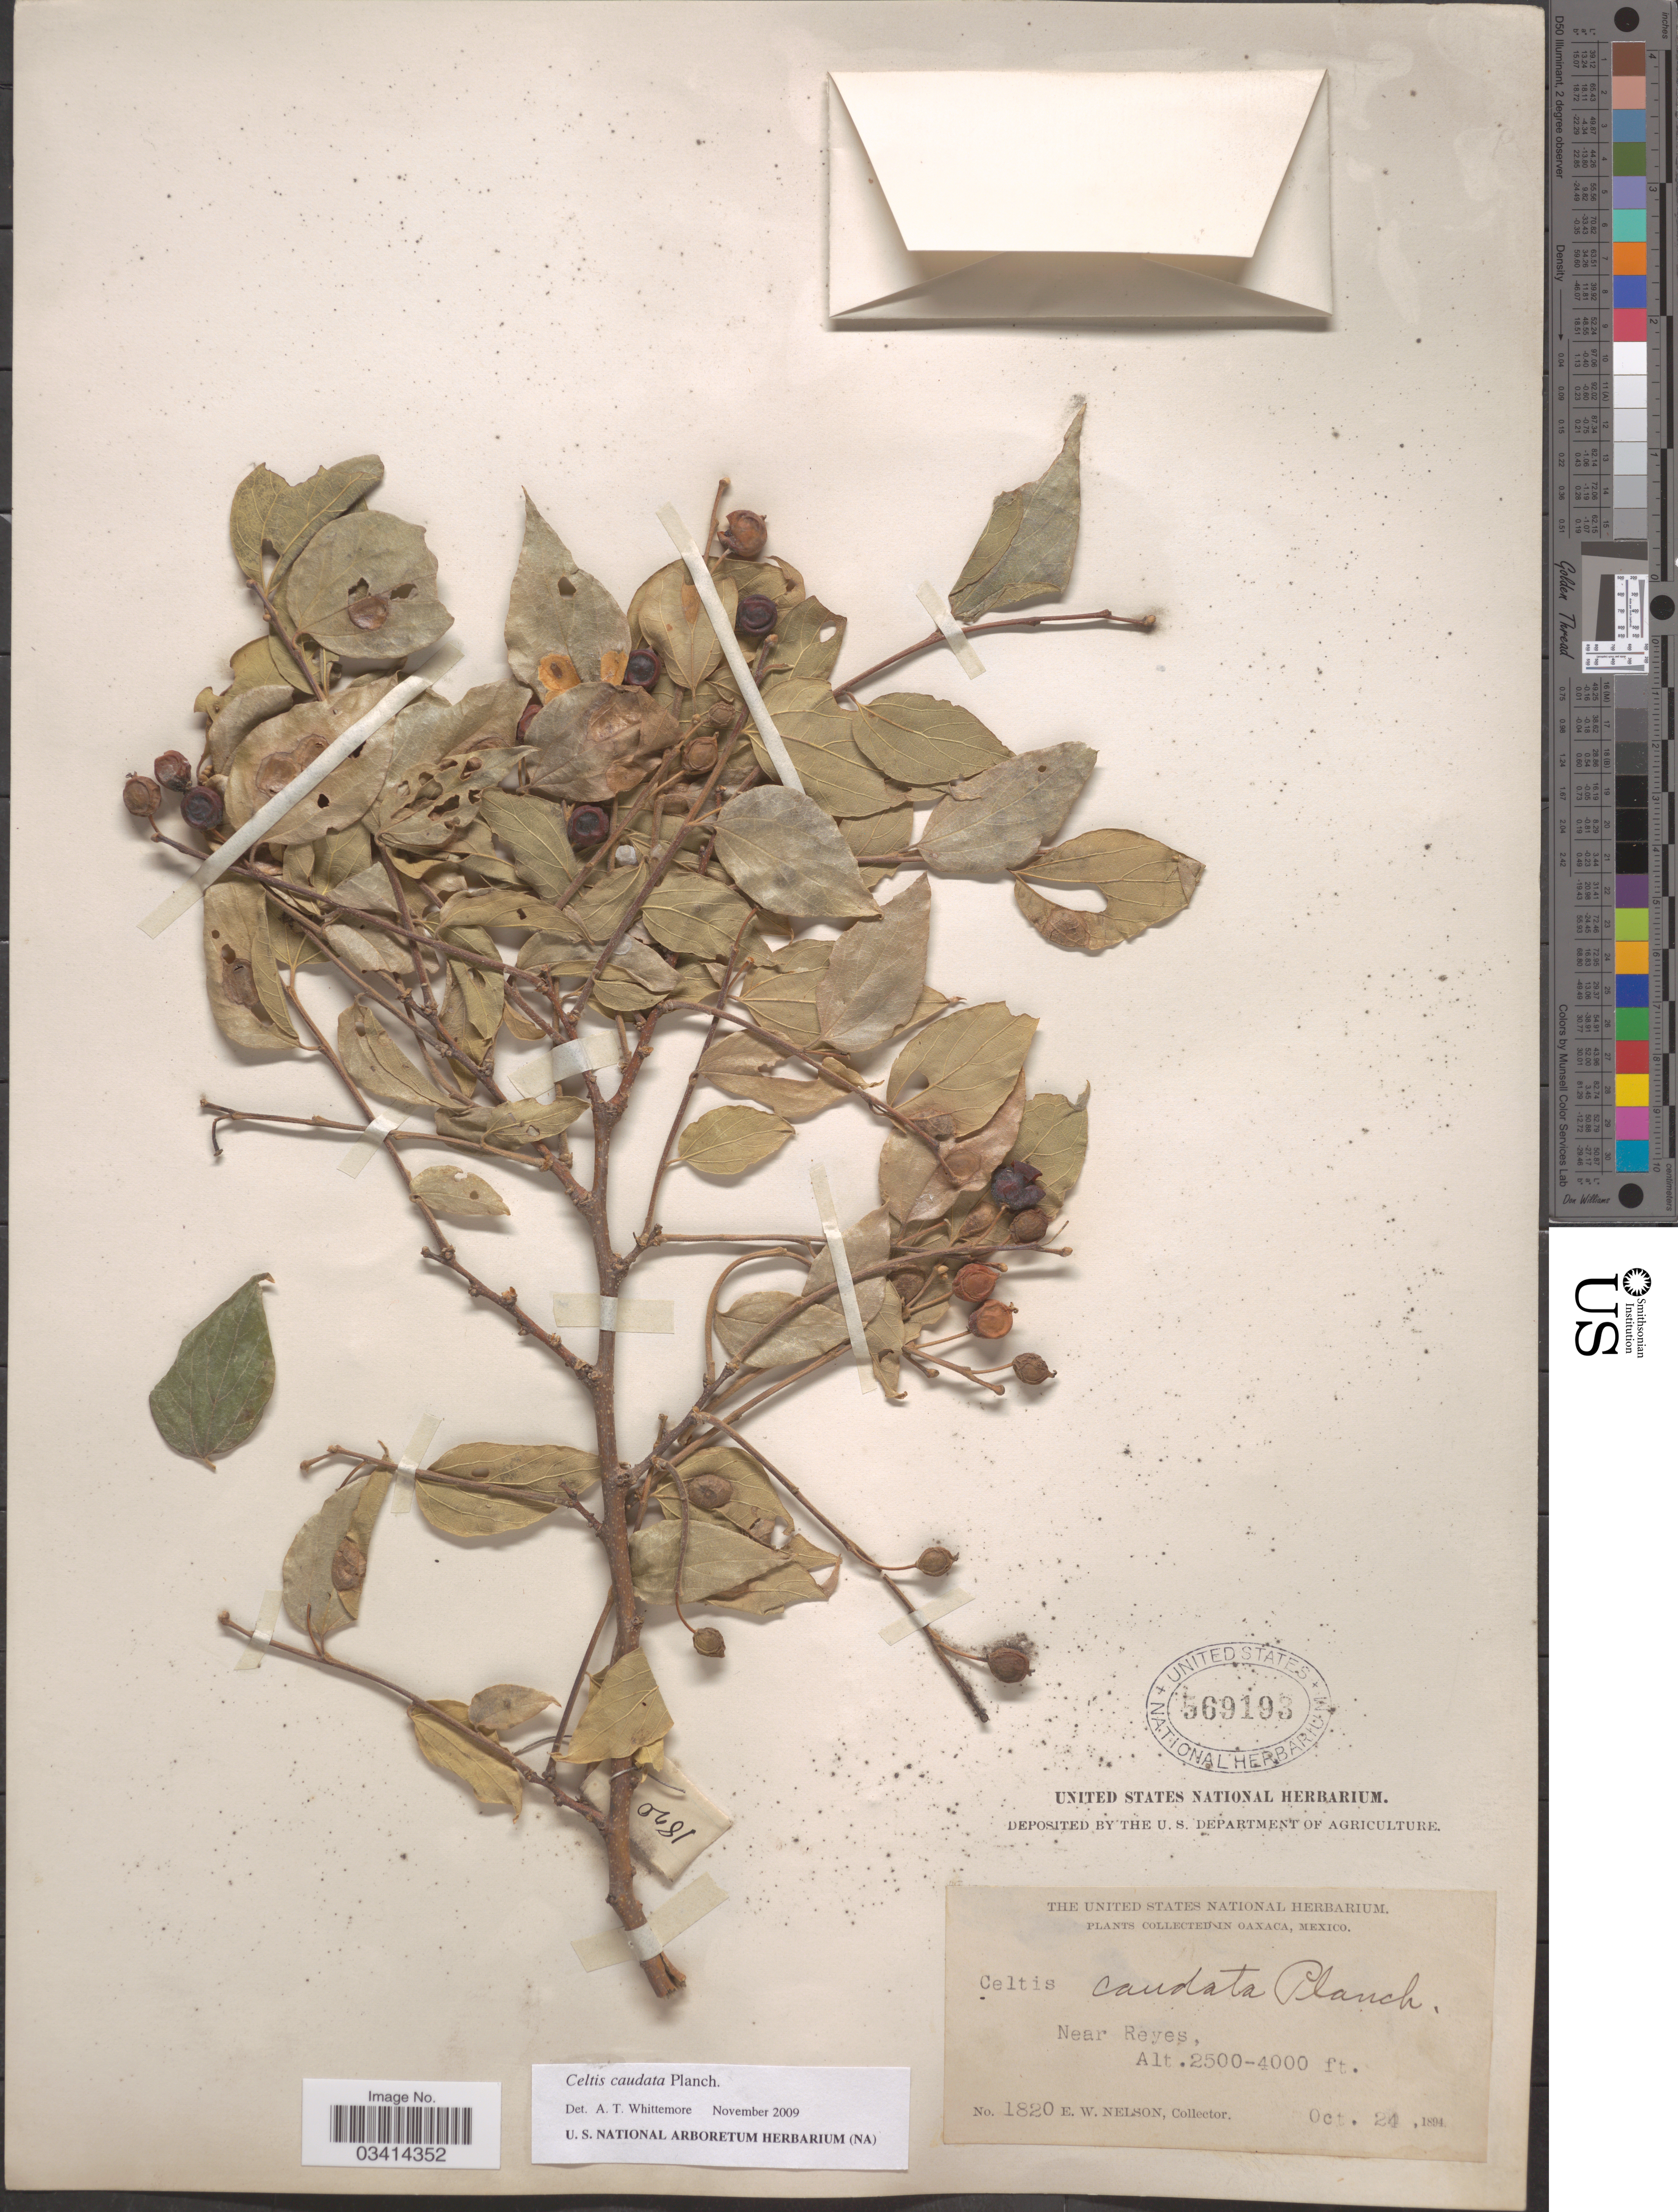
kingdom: Plantae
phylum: Tracheophyta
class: Magnoliopsida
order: Rosales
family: Cannabaceae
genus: Celtis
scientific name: Celtis caudata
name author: Planch.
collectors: E. W. Nelson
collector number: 1820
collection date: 1894-10-24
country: Mexico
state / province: Oaxaca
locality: Near Reyes.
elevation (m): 762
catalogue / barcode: US 569193